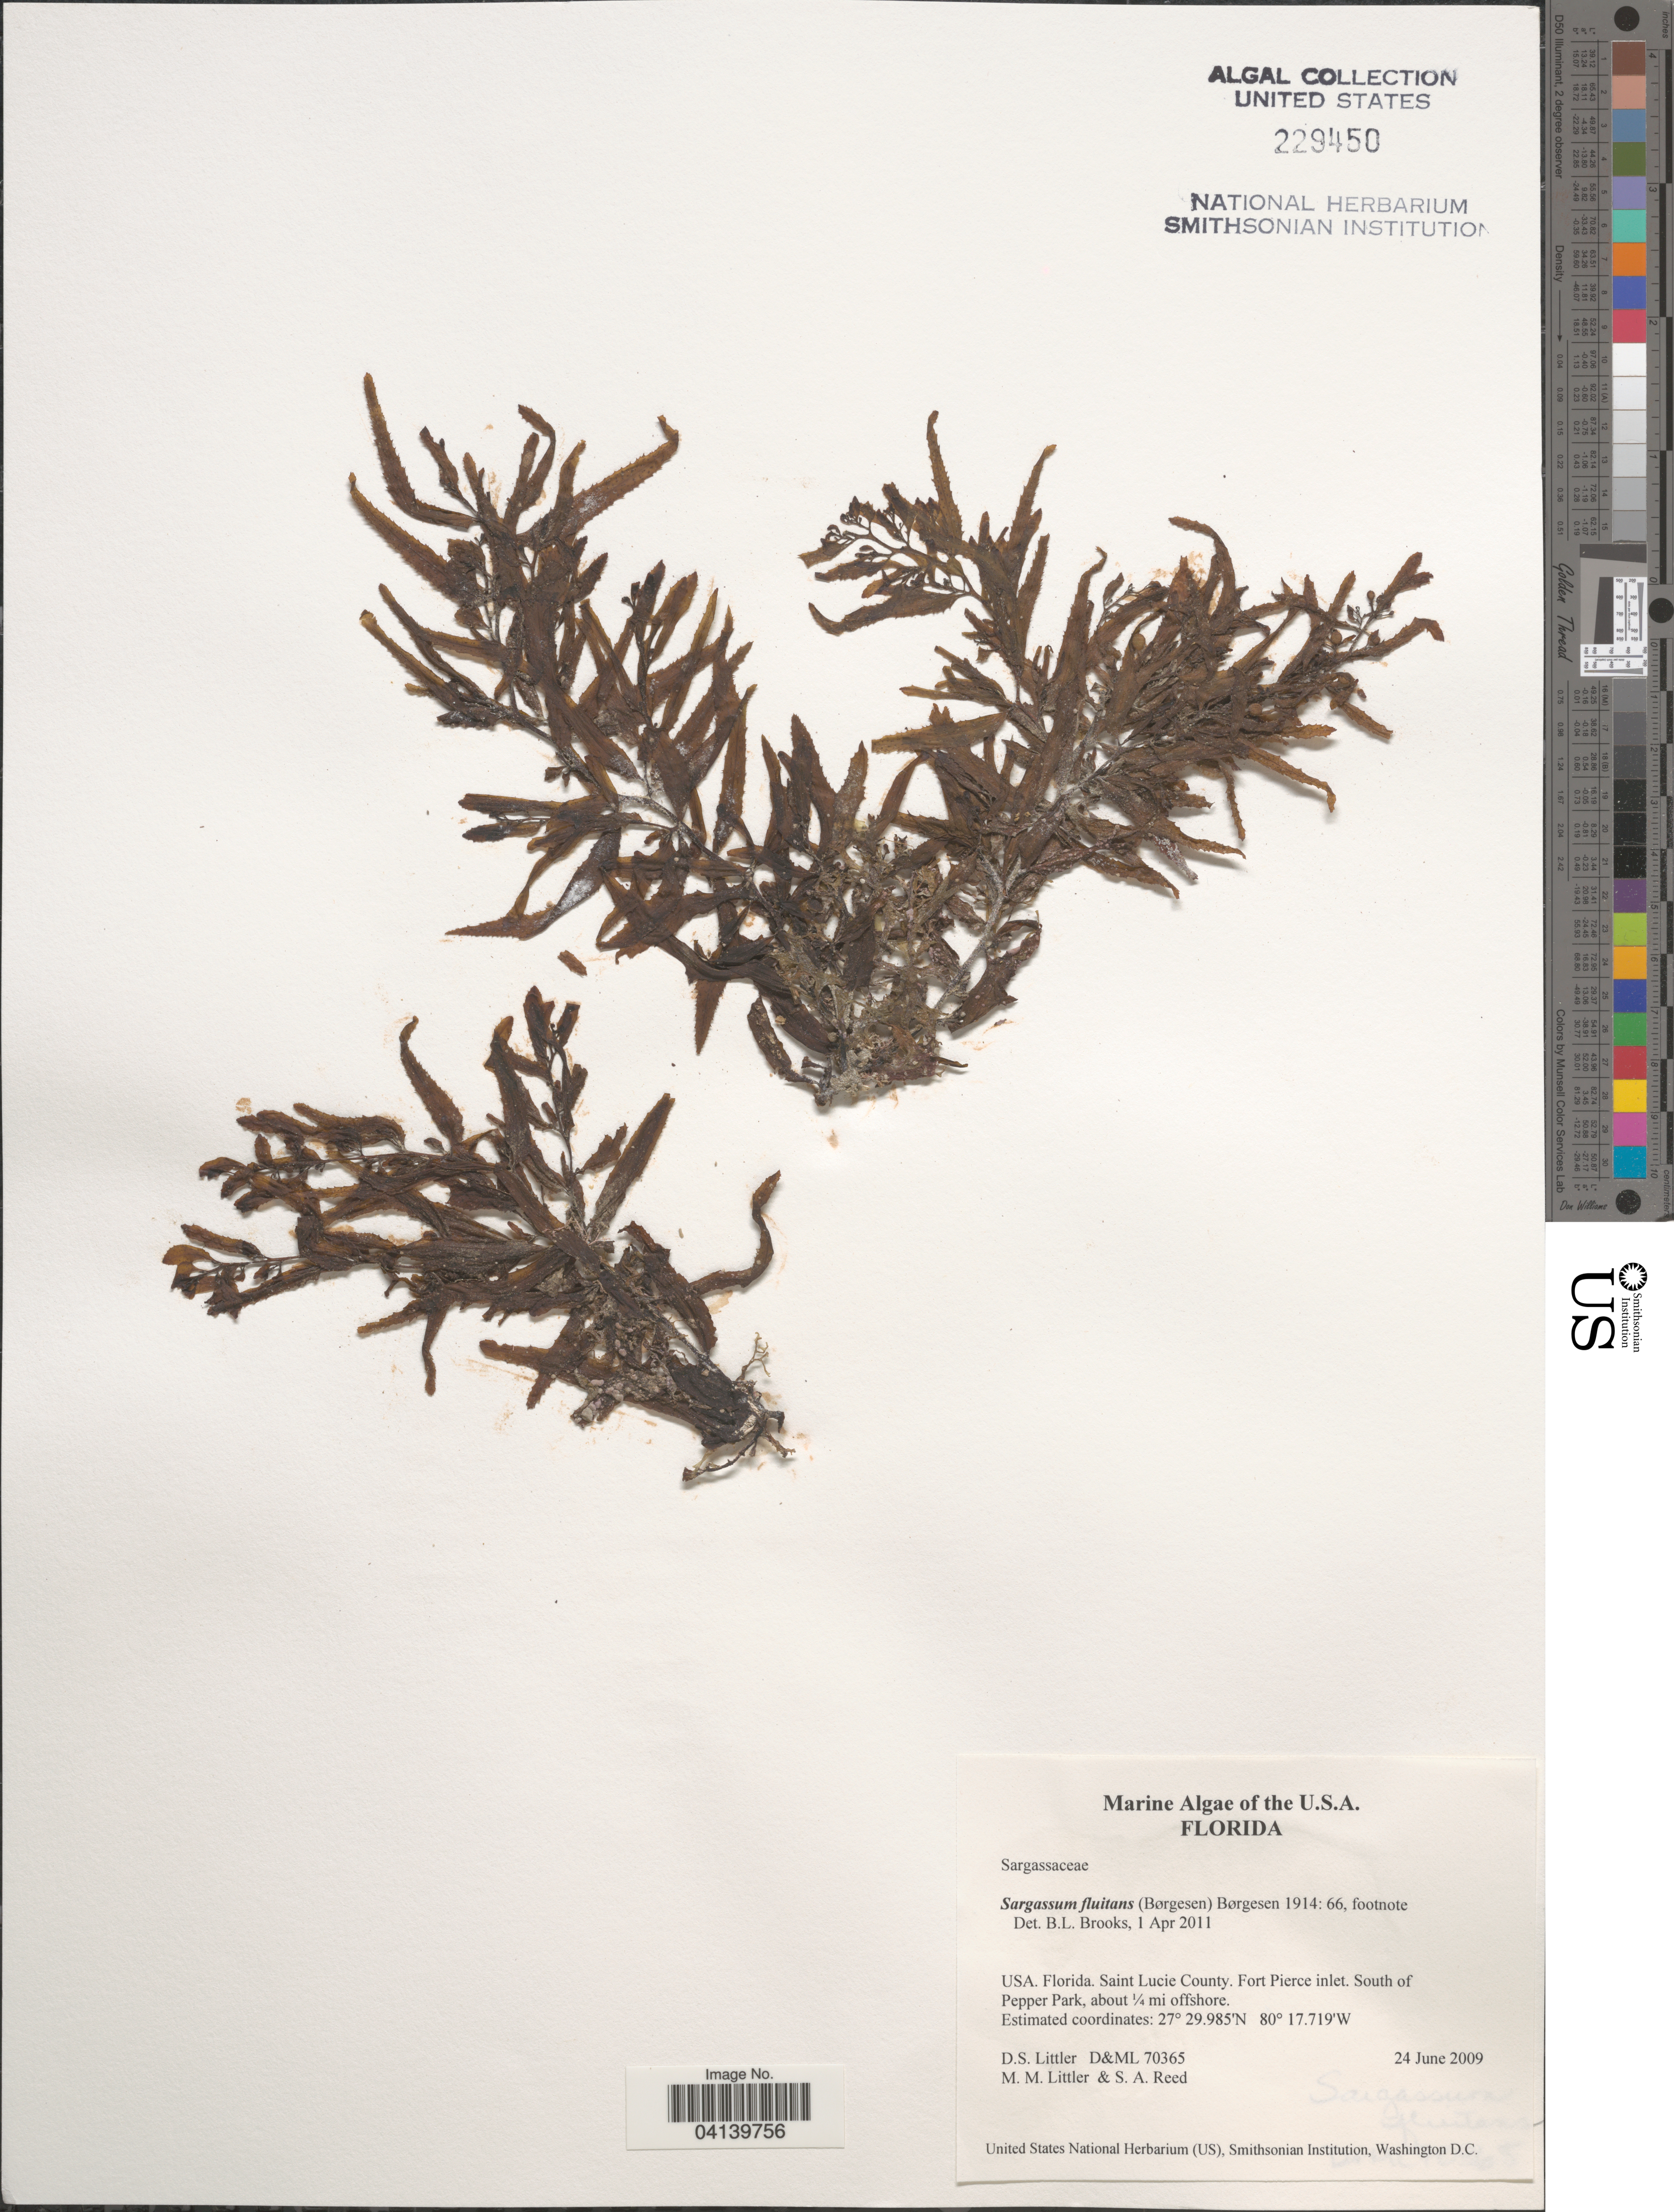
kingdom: Chromista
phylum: Ochrophyta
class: Phaeophyceae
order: Fucales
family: Sargassaceae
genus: Sargassum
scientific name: Sargassum fluitans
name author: (Børgesen) Børgesen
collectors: D. S. Littler & S. Reed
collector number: D&ML 70365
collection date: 2009-06-24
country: United States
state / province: Florida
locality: Saint Lucie County. Fort Pierce inlet. South of Pepper Park, about ¼ mi offshore.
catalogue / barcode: US 229450